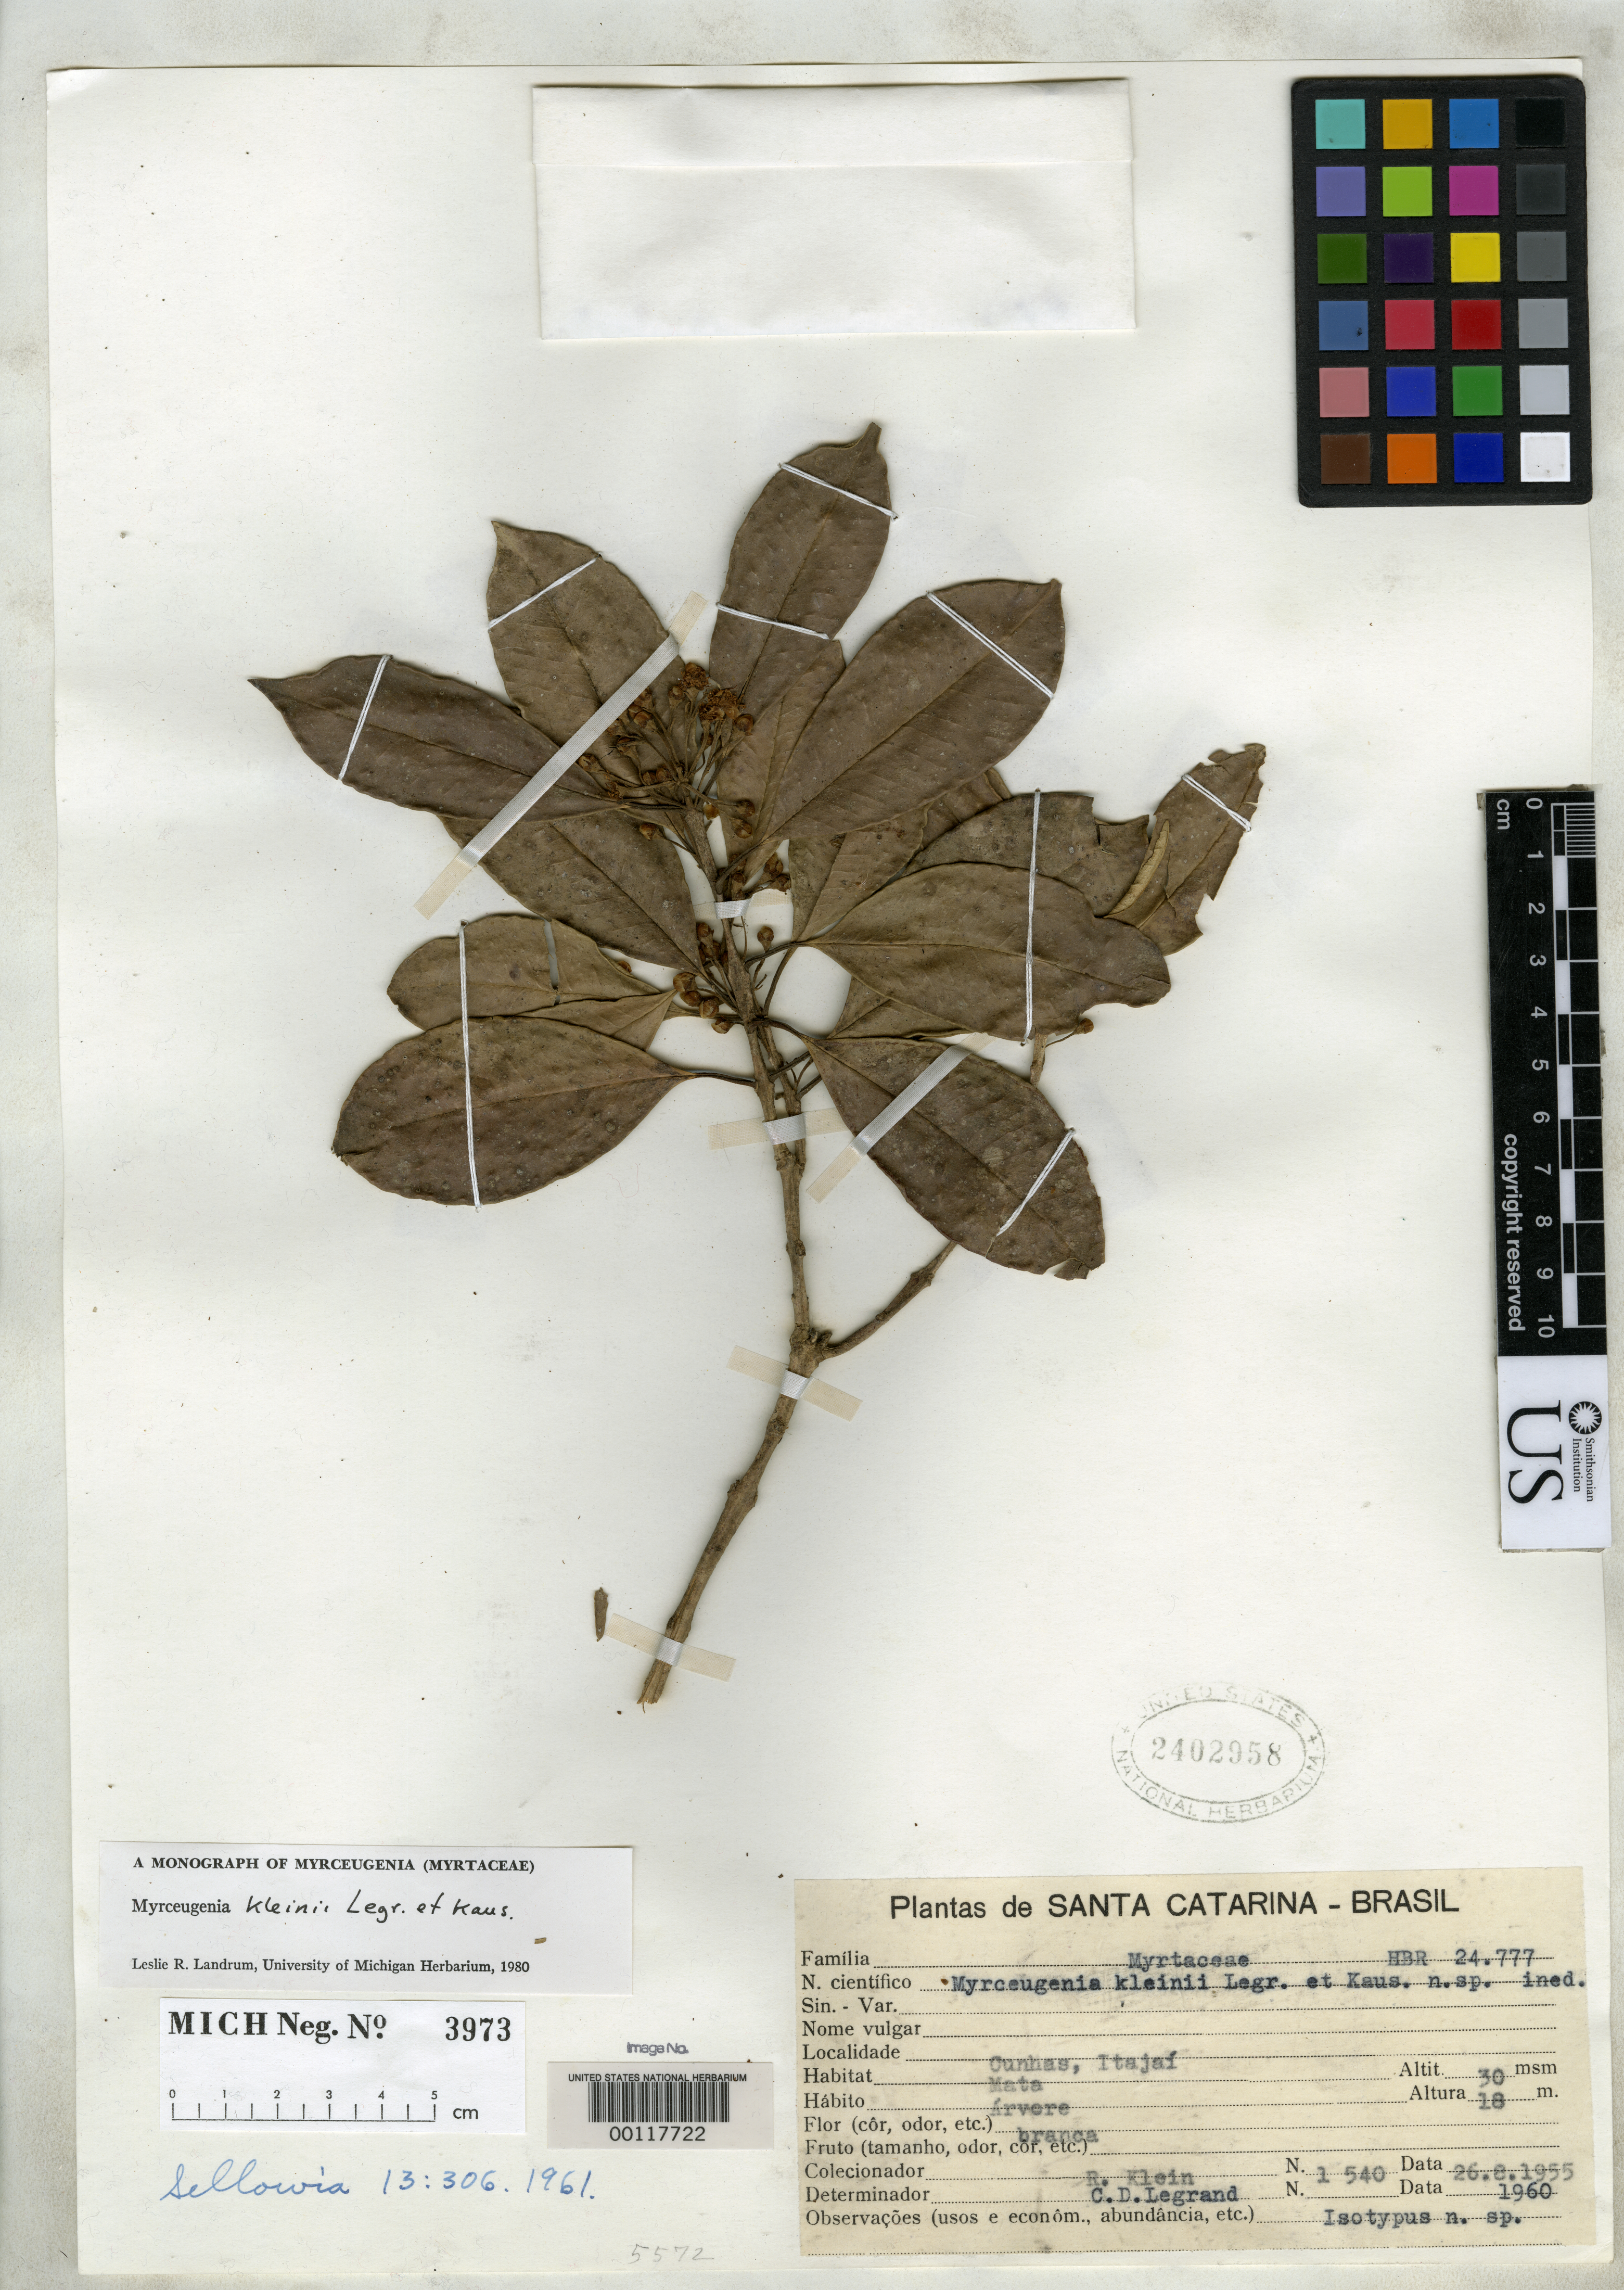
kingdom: Plantae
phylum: Tracheophyta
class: Magnoliopsida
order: Myrtales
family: Myrtaceae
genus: Myrceugenia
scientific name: Myrceugenia kleinii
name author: D. Legrand & Kausel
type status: Isotype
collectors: R. M. Klein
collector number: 1540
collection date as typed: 26 Aug 1955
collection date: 1955-08-26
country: Brazil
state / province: Santa Catarina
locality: Cunhas, Itajai.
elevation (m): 30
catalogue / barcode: US 2402958